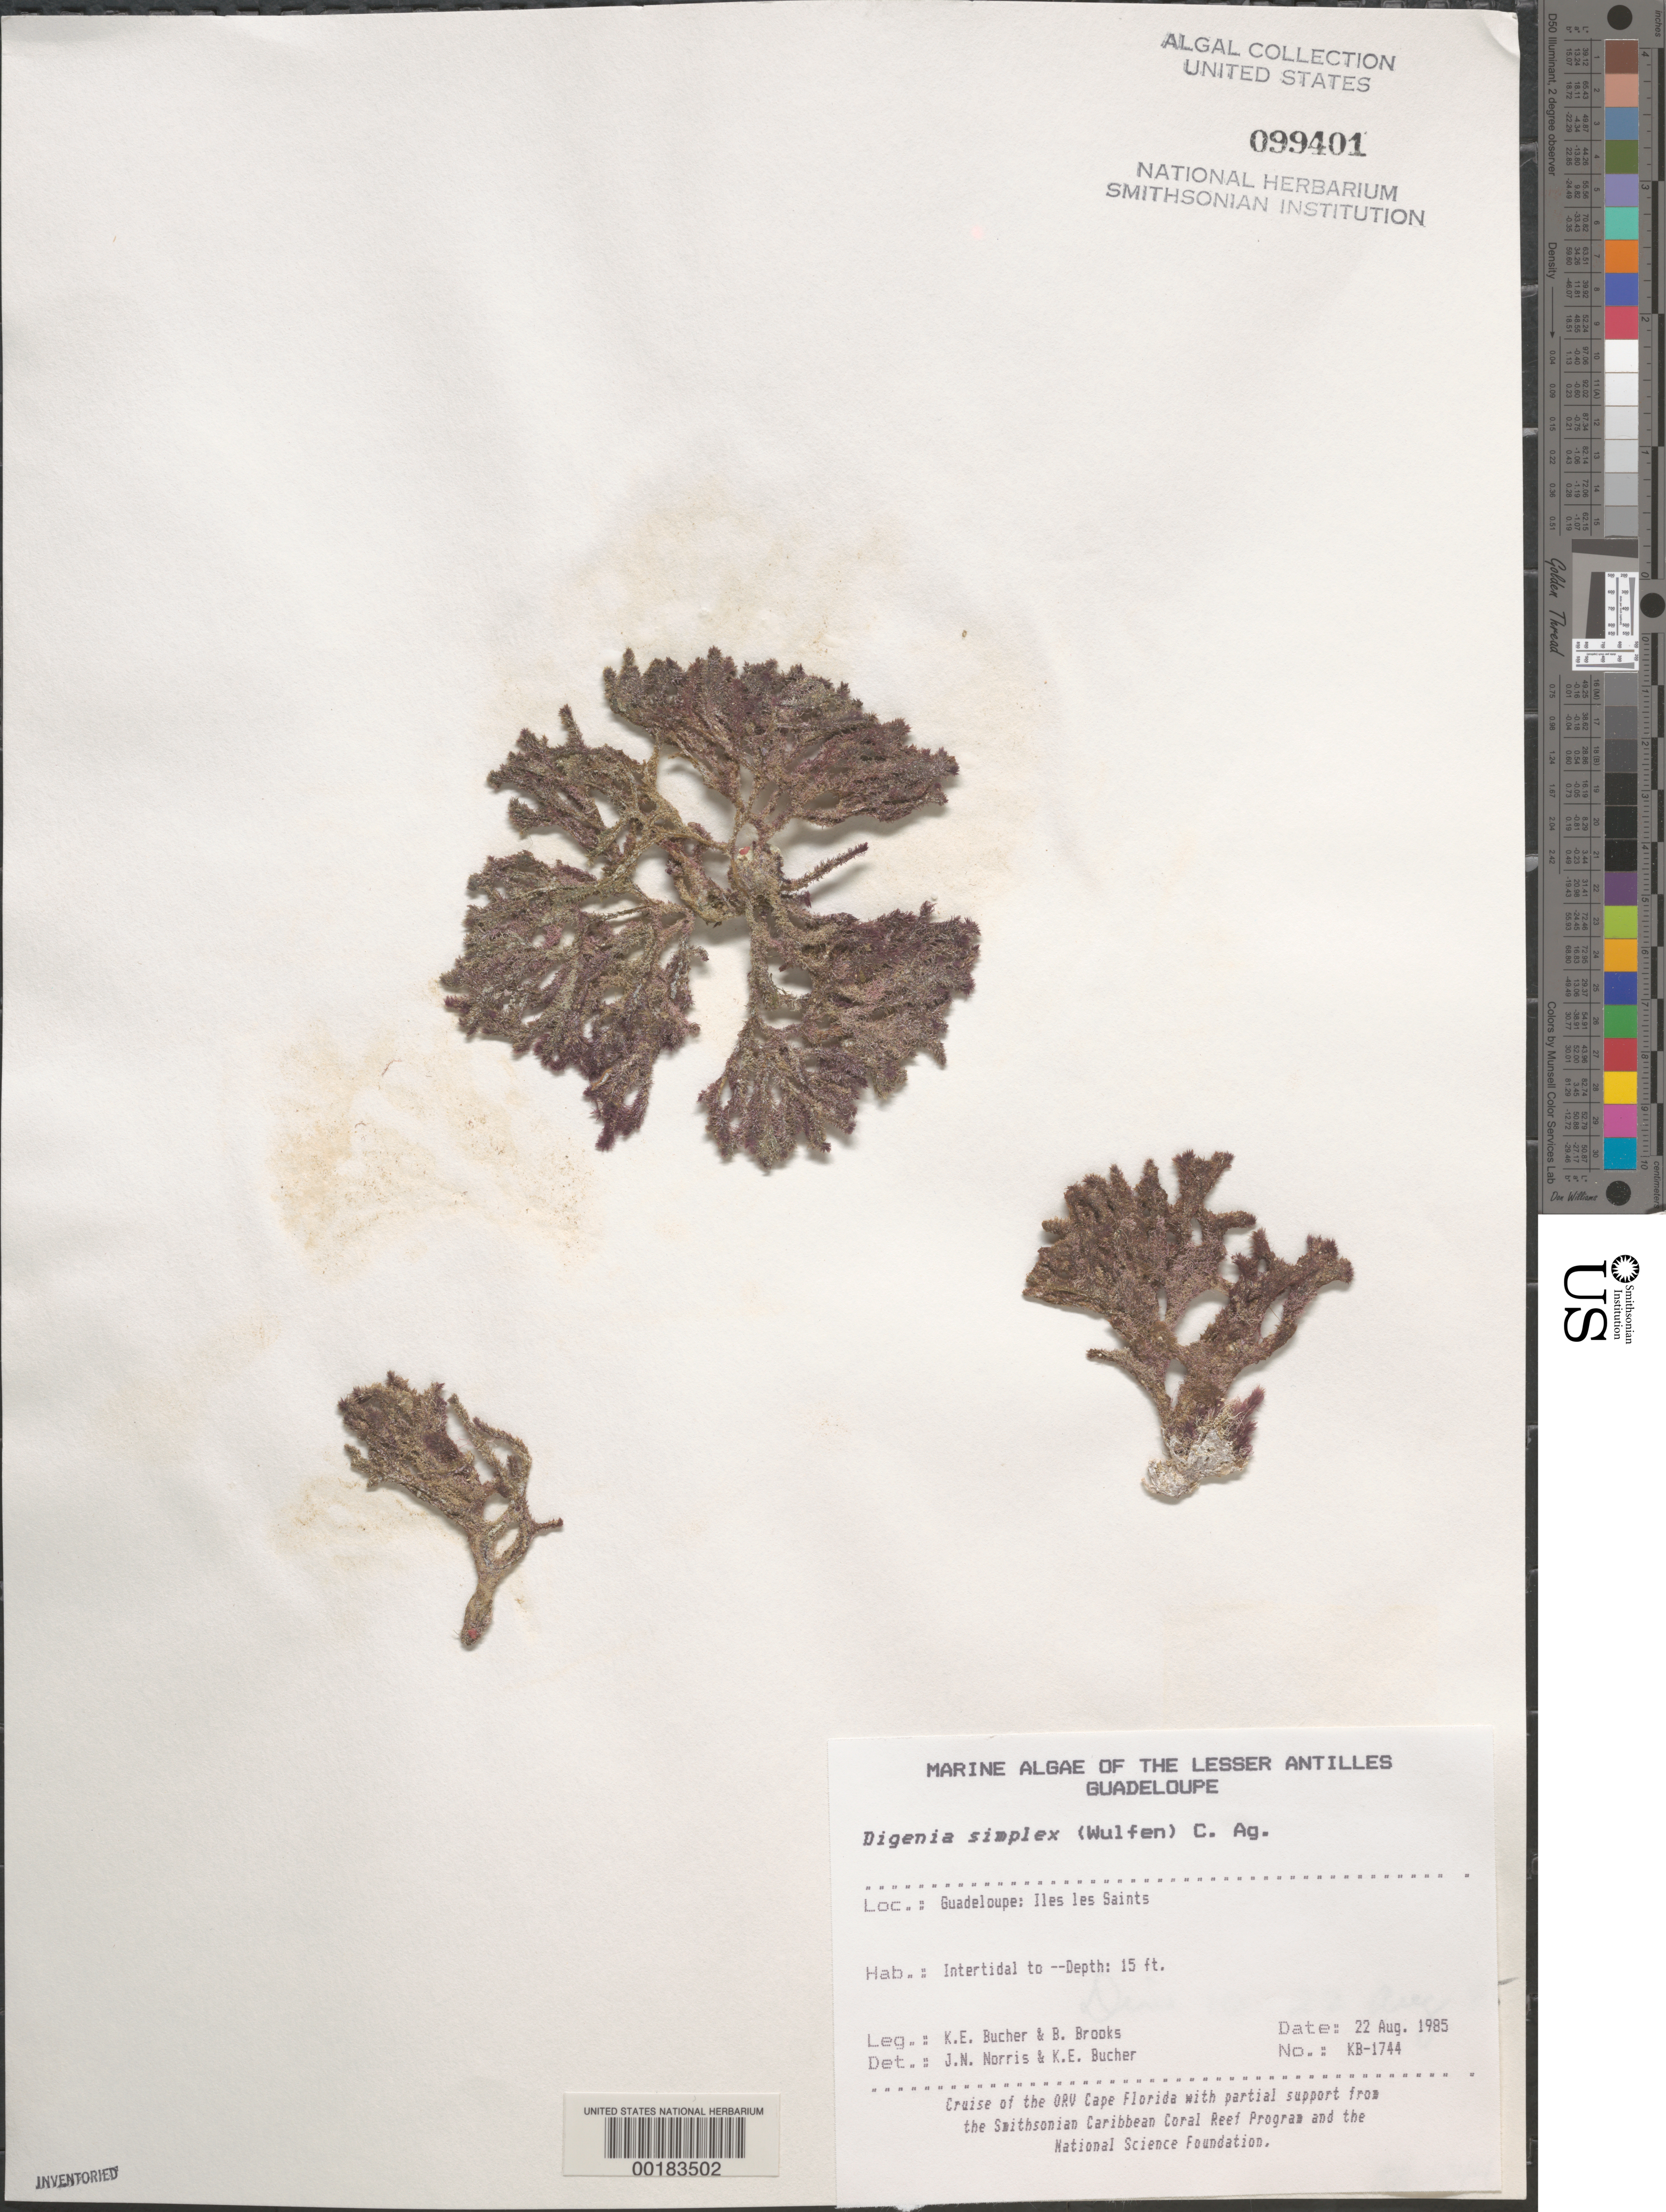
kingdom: Plantae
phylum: Rhodophyta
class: Florideophyceae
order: Ceramiales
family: Rhodomelaceae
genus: Digenea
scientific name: Digenea simplex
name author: (Wulfen) C. Agardh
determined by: Norris, J. N.; Bucher, K. E.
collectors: K. E. Bucher & B. Brooks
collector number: Kb-1744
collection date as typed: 22 Aug 1985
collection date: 1985-08-22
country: Guadeloupe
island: Iles des Saintes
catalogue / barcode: US 99401